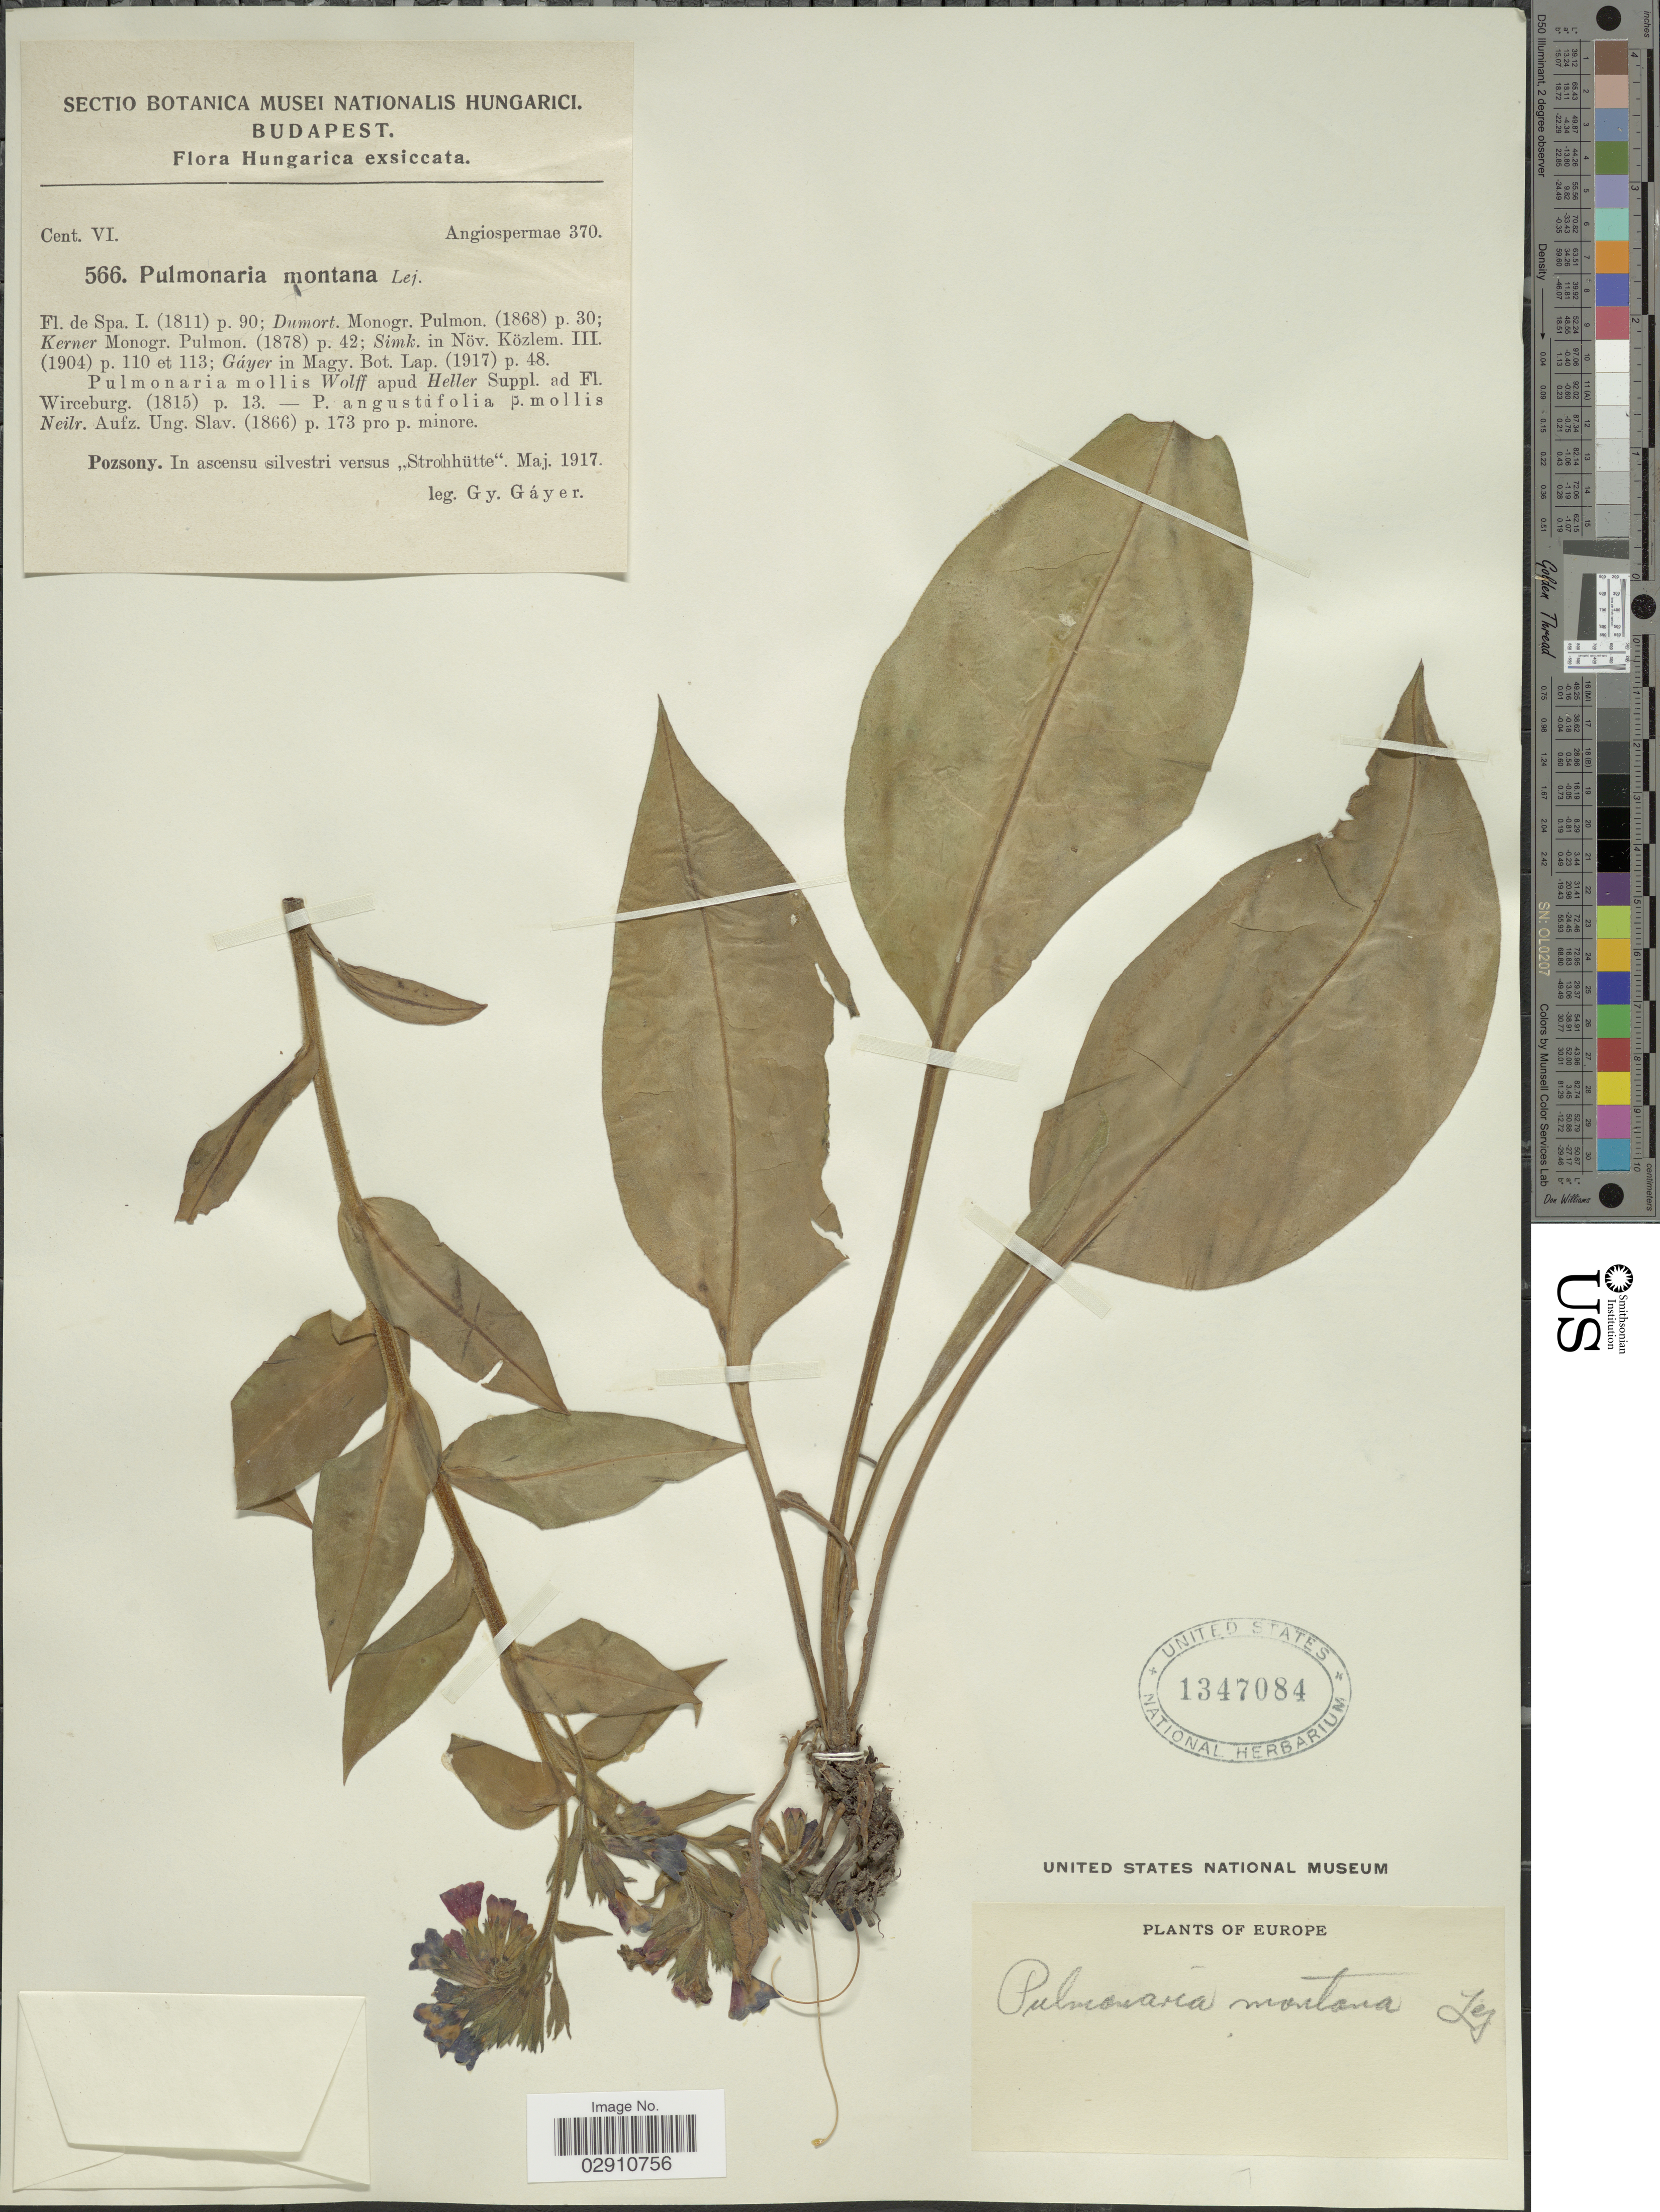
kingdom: Plantae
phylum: Tracheophyta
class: Magnoliopsida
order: Boraginales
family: Boraginaceae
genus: Pulmonaria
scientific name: Pulmonaria montana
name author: Lej.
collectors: G. Gáyer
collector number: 566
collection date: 1917-05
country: Hungary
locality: Pozsony. In ascensu silvestri versus "Strohhütte".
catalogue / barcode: US 1347084